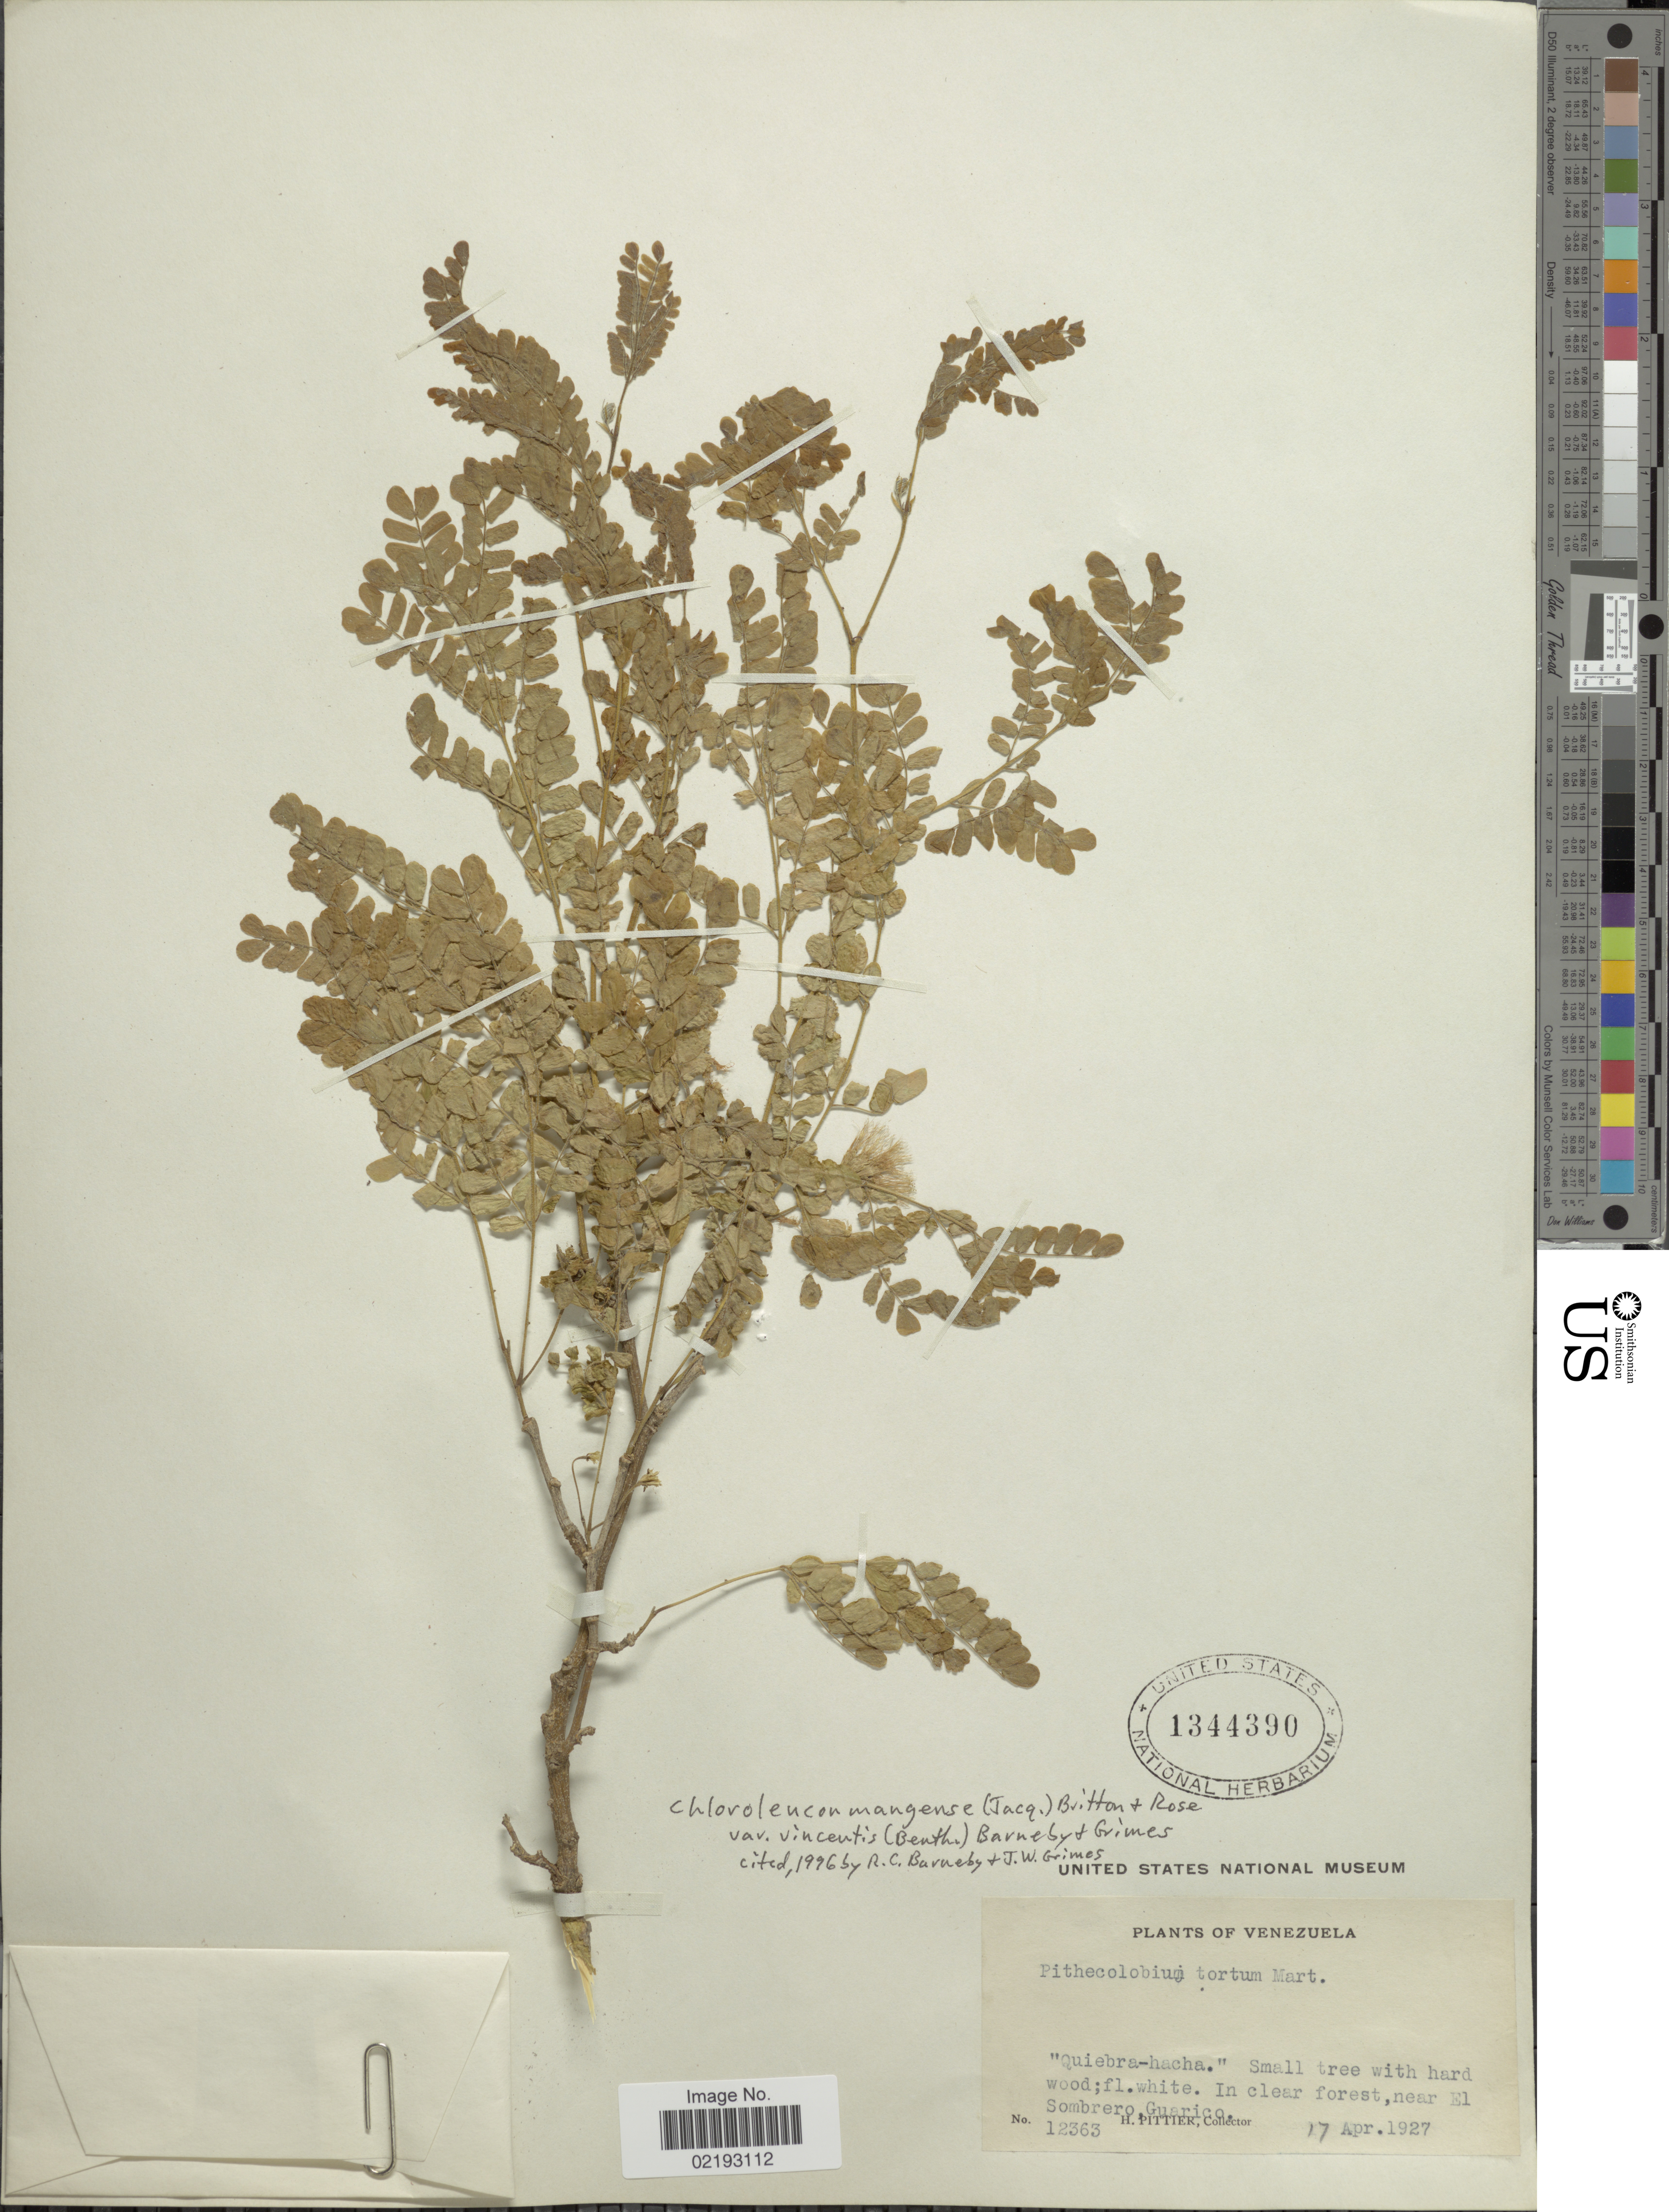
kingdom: Plantae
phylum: Tracheophyta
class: Magnoliopsida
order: Fabales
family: Fabaceae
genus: Chloroleucon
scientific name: Chloroleucon mangense var. vincentis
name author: (Benth.) Barneby & J.W. Grimes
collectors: H. F. Pittier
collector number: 12363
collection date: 1927-04-17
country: Venezuela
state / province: Guárico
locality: Near El Sombrero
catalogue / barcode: US 1344390